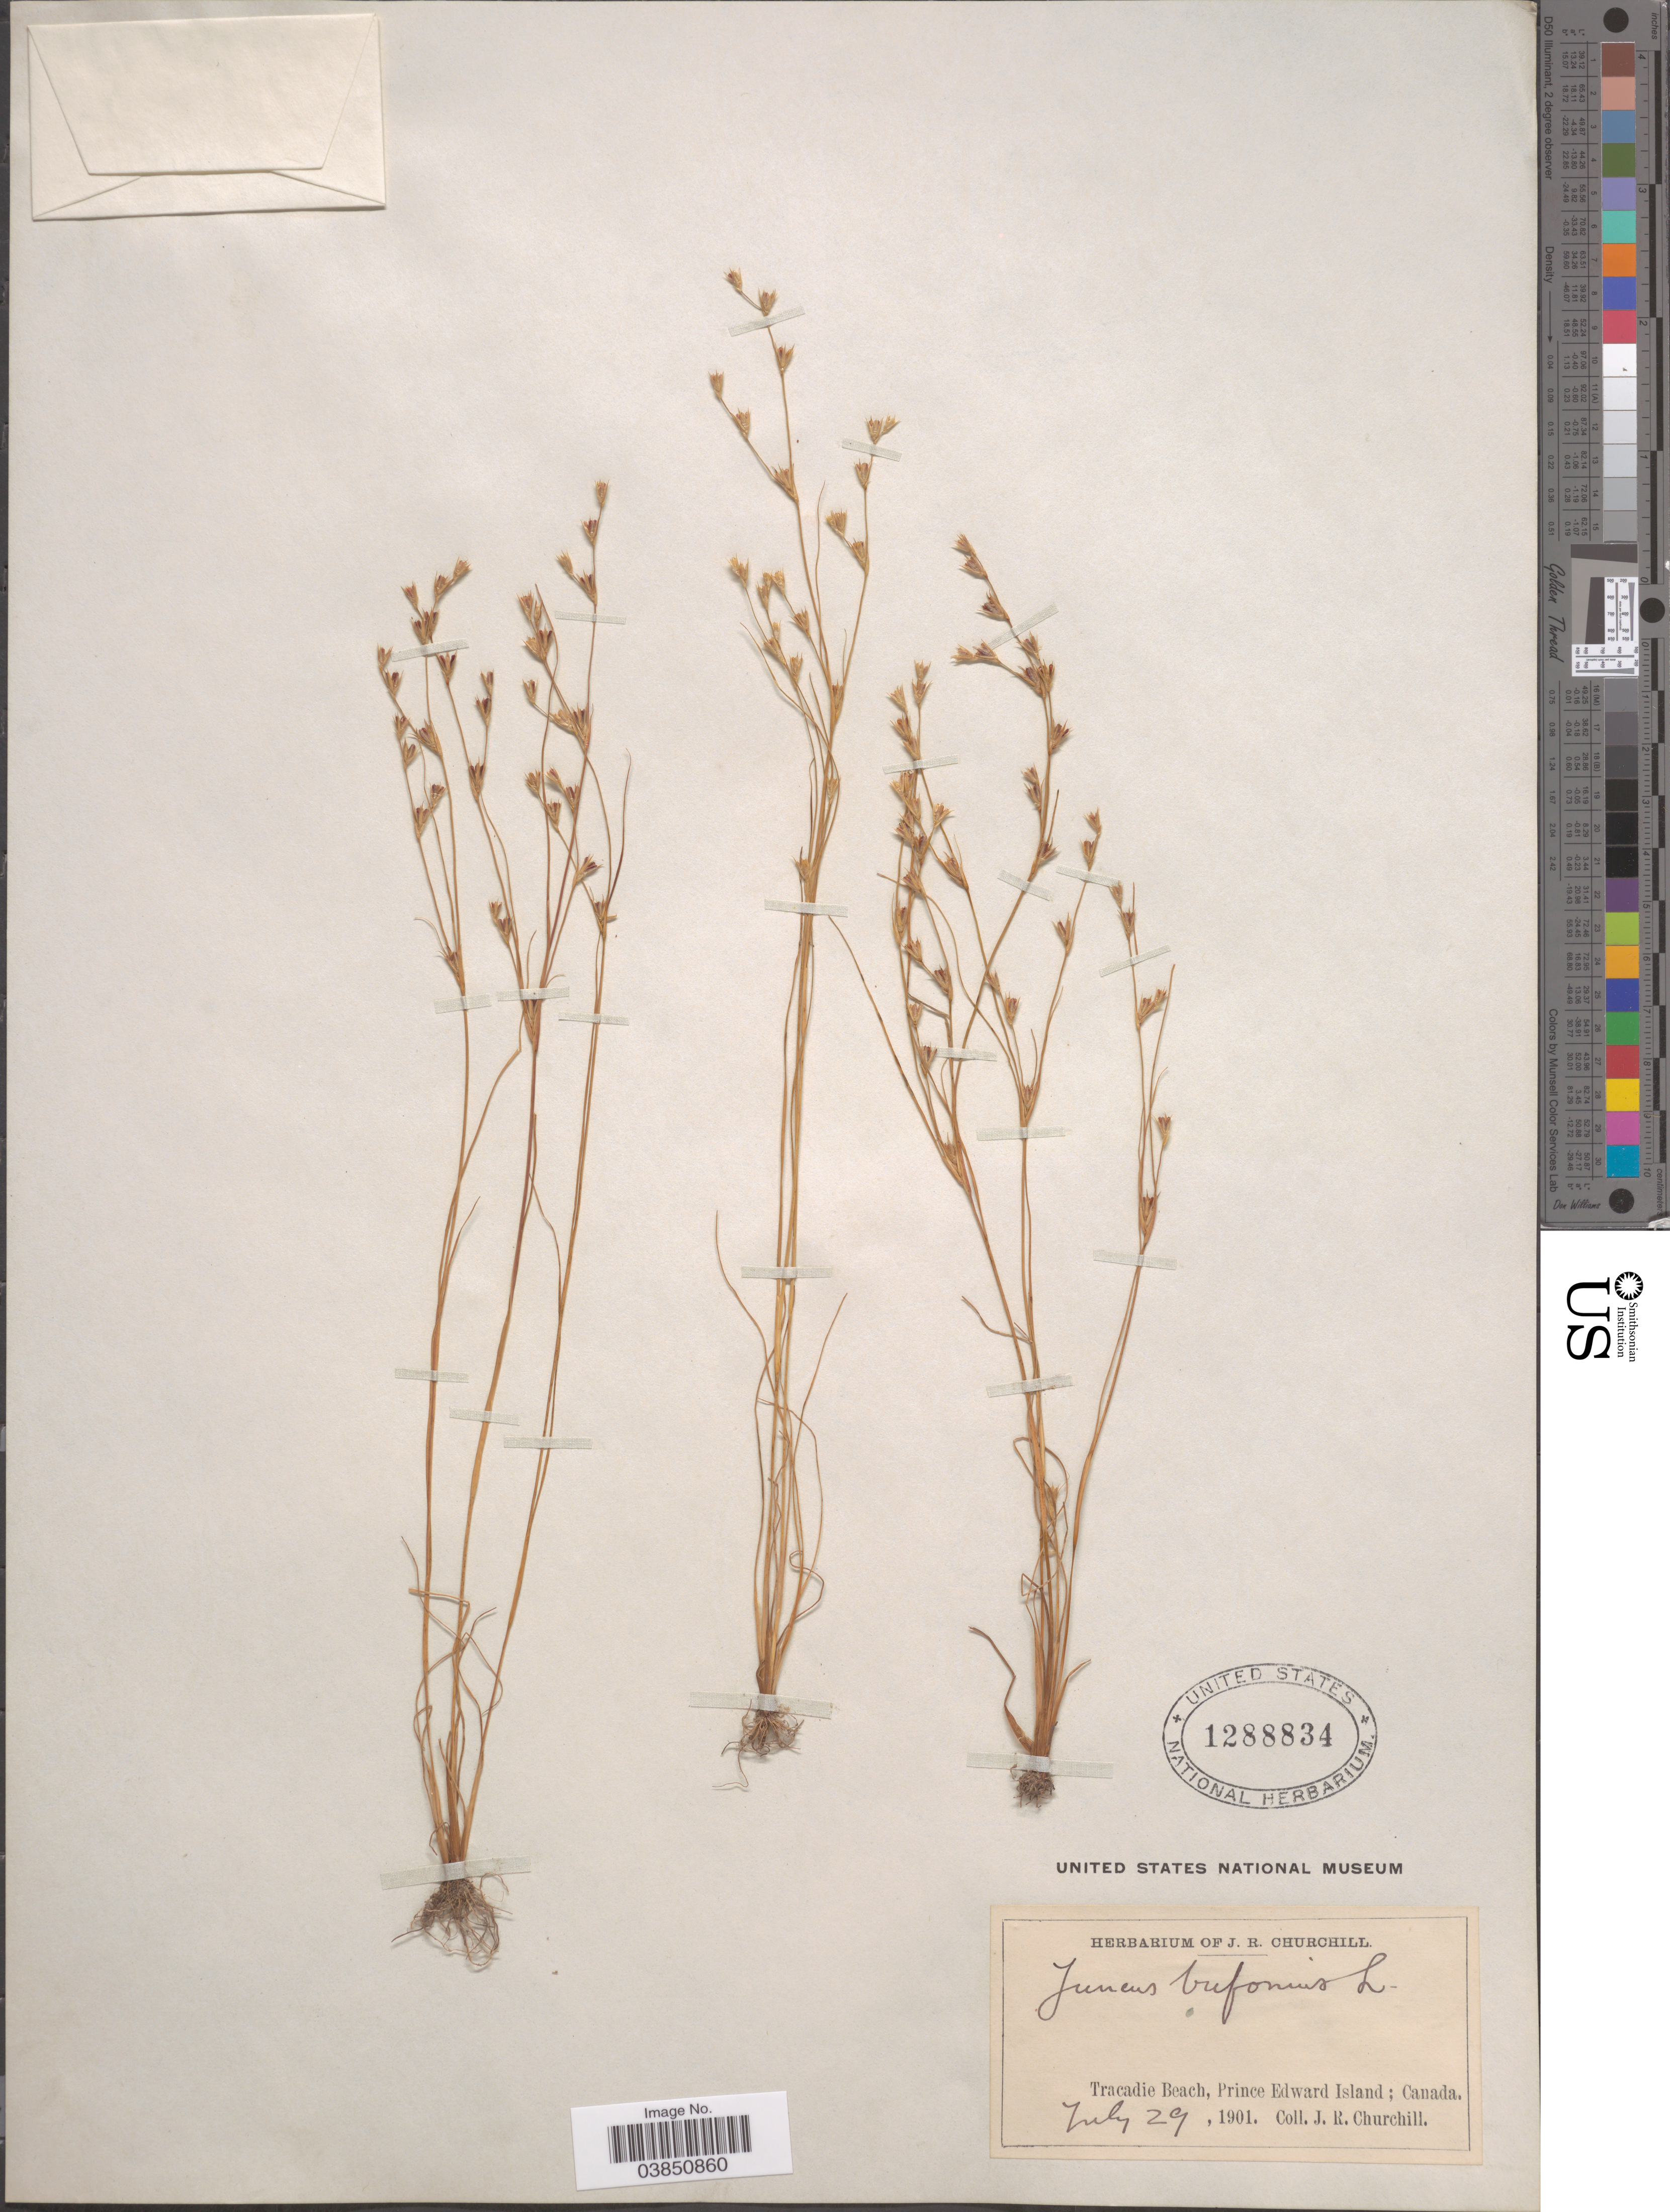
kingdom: Plantae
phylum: Tracheophyta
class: Liliopsida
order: Poales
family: Juncaceae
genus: Juncus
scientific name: Juncus bufonius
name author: L.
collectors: J. Churchill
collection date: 1901-07-29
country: Canada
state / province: Prince Edward Island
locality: Tracadie Beach.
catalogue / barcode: US 1288834